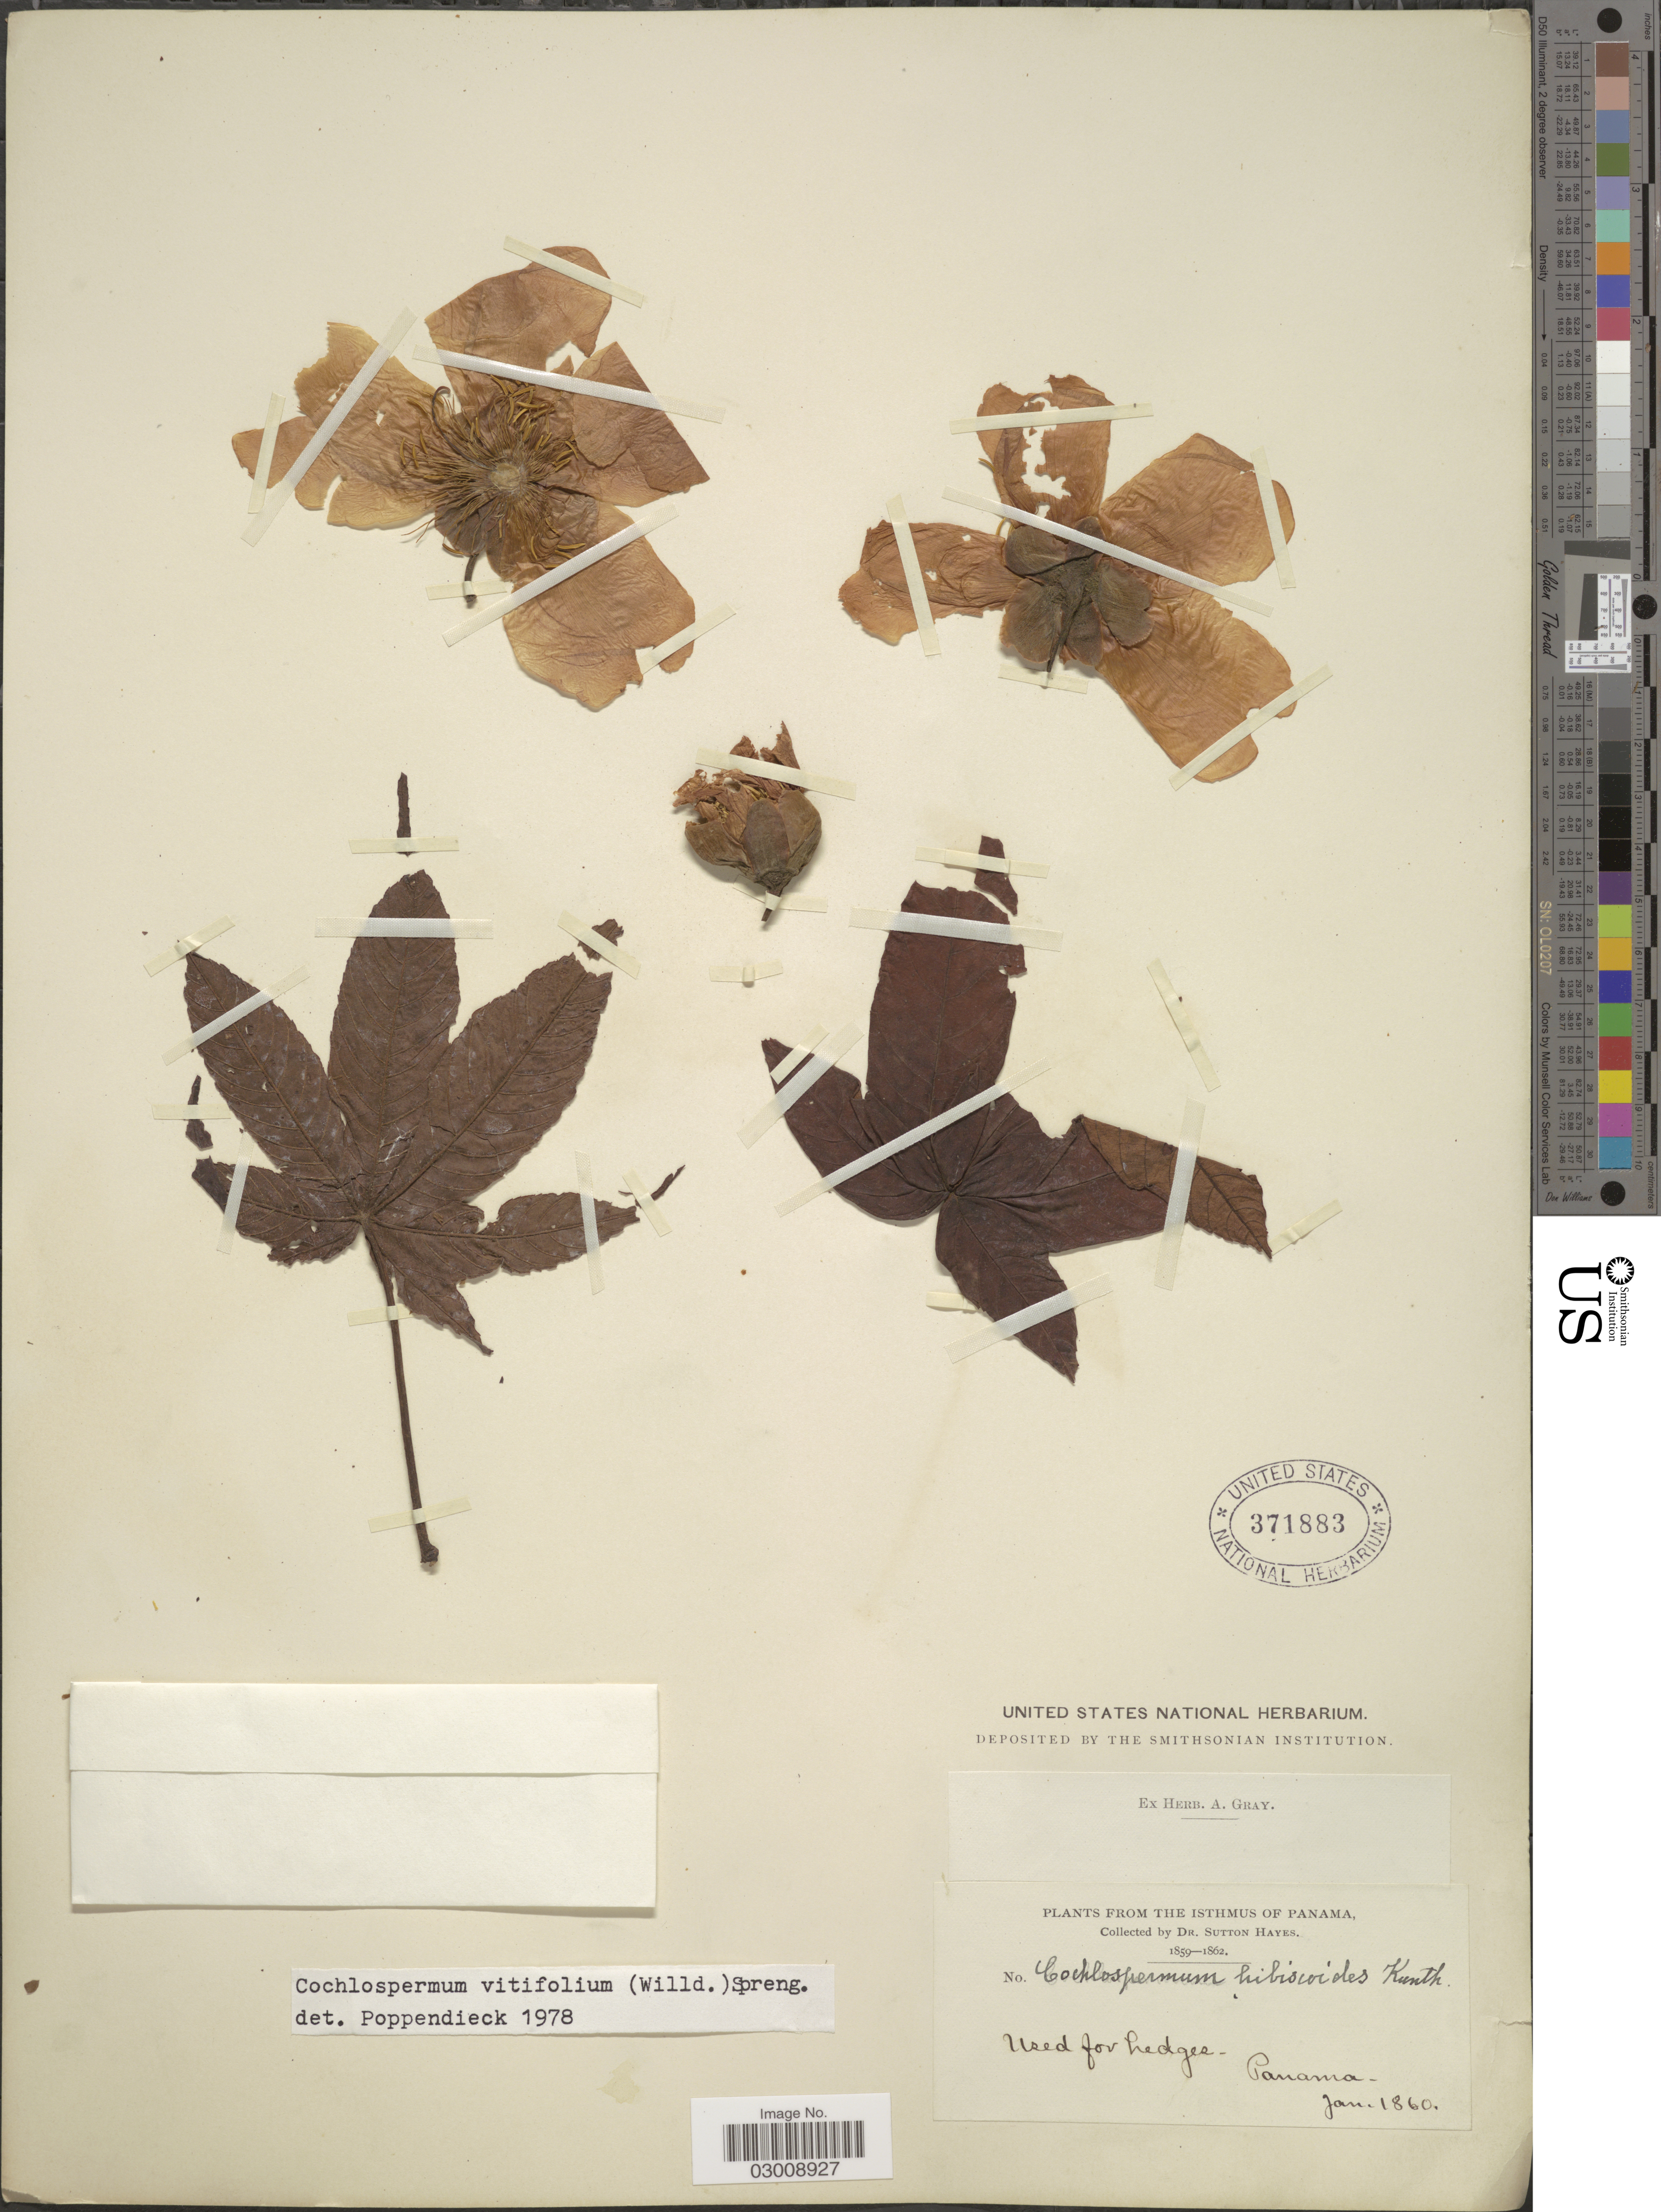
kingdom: Plantae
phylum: Tracheophyta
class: Magnoliopsida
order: Malvales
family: Cochlospermaceae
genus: Cochlospermum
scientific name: Cochlospermum vitifolium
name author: (Willd.) Spreng.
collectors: S. Hayes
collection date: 1860-01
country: Panama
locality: The Isthmus of Panama. Used for Ledges. Panama.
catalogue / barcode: US 371883